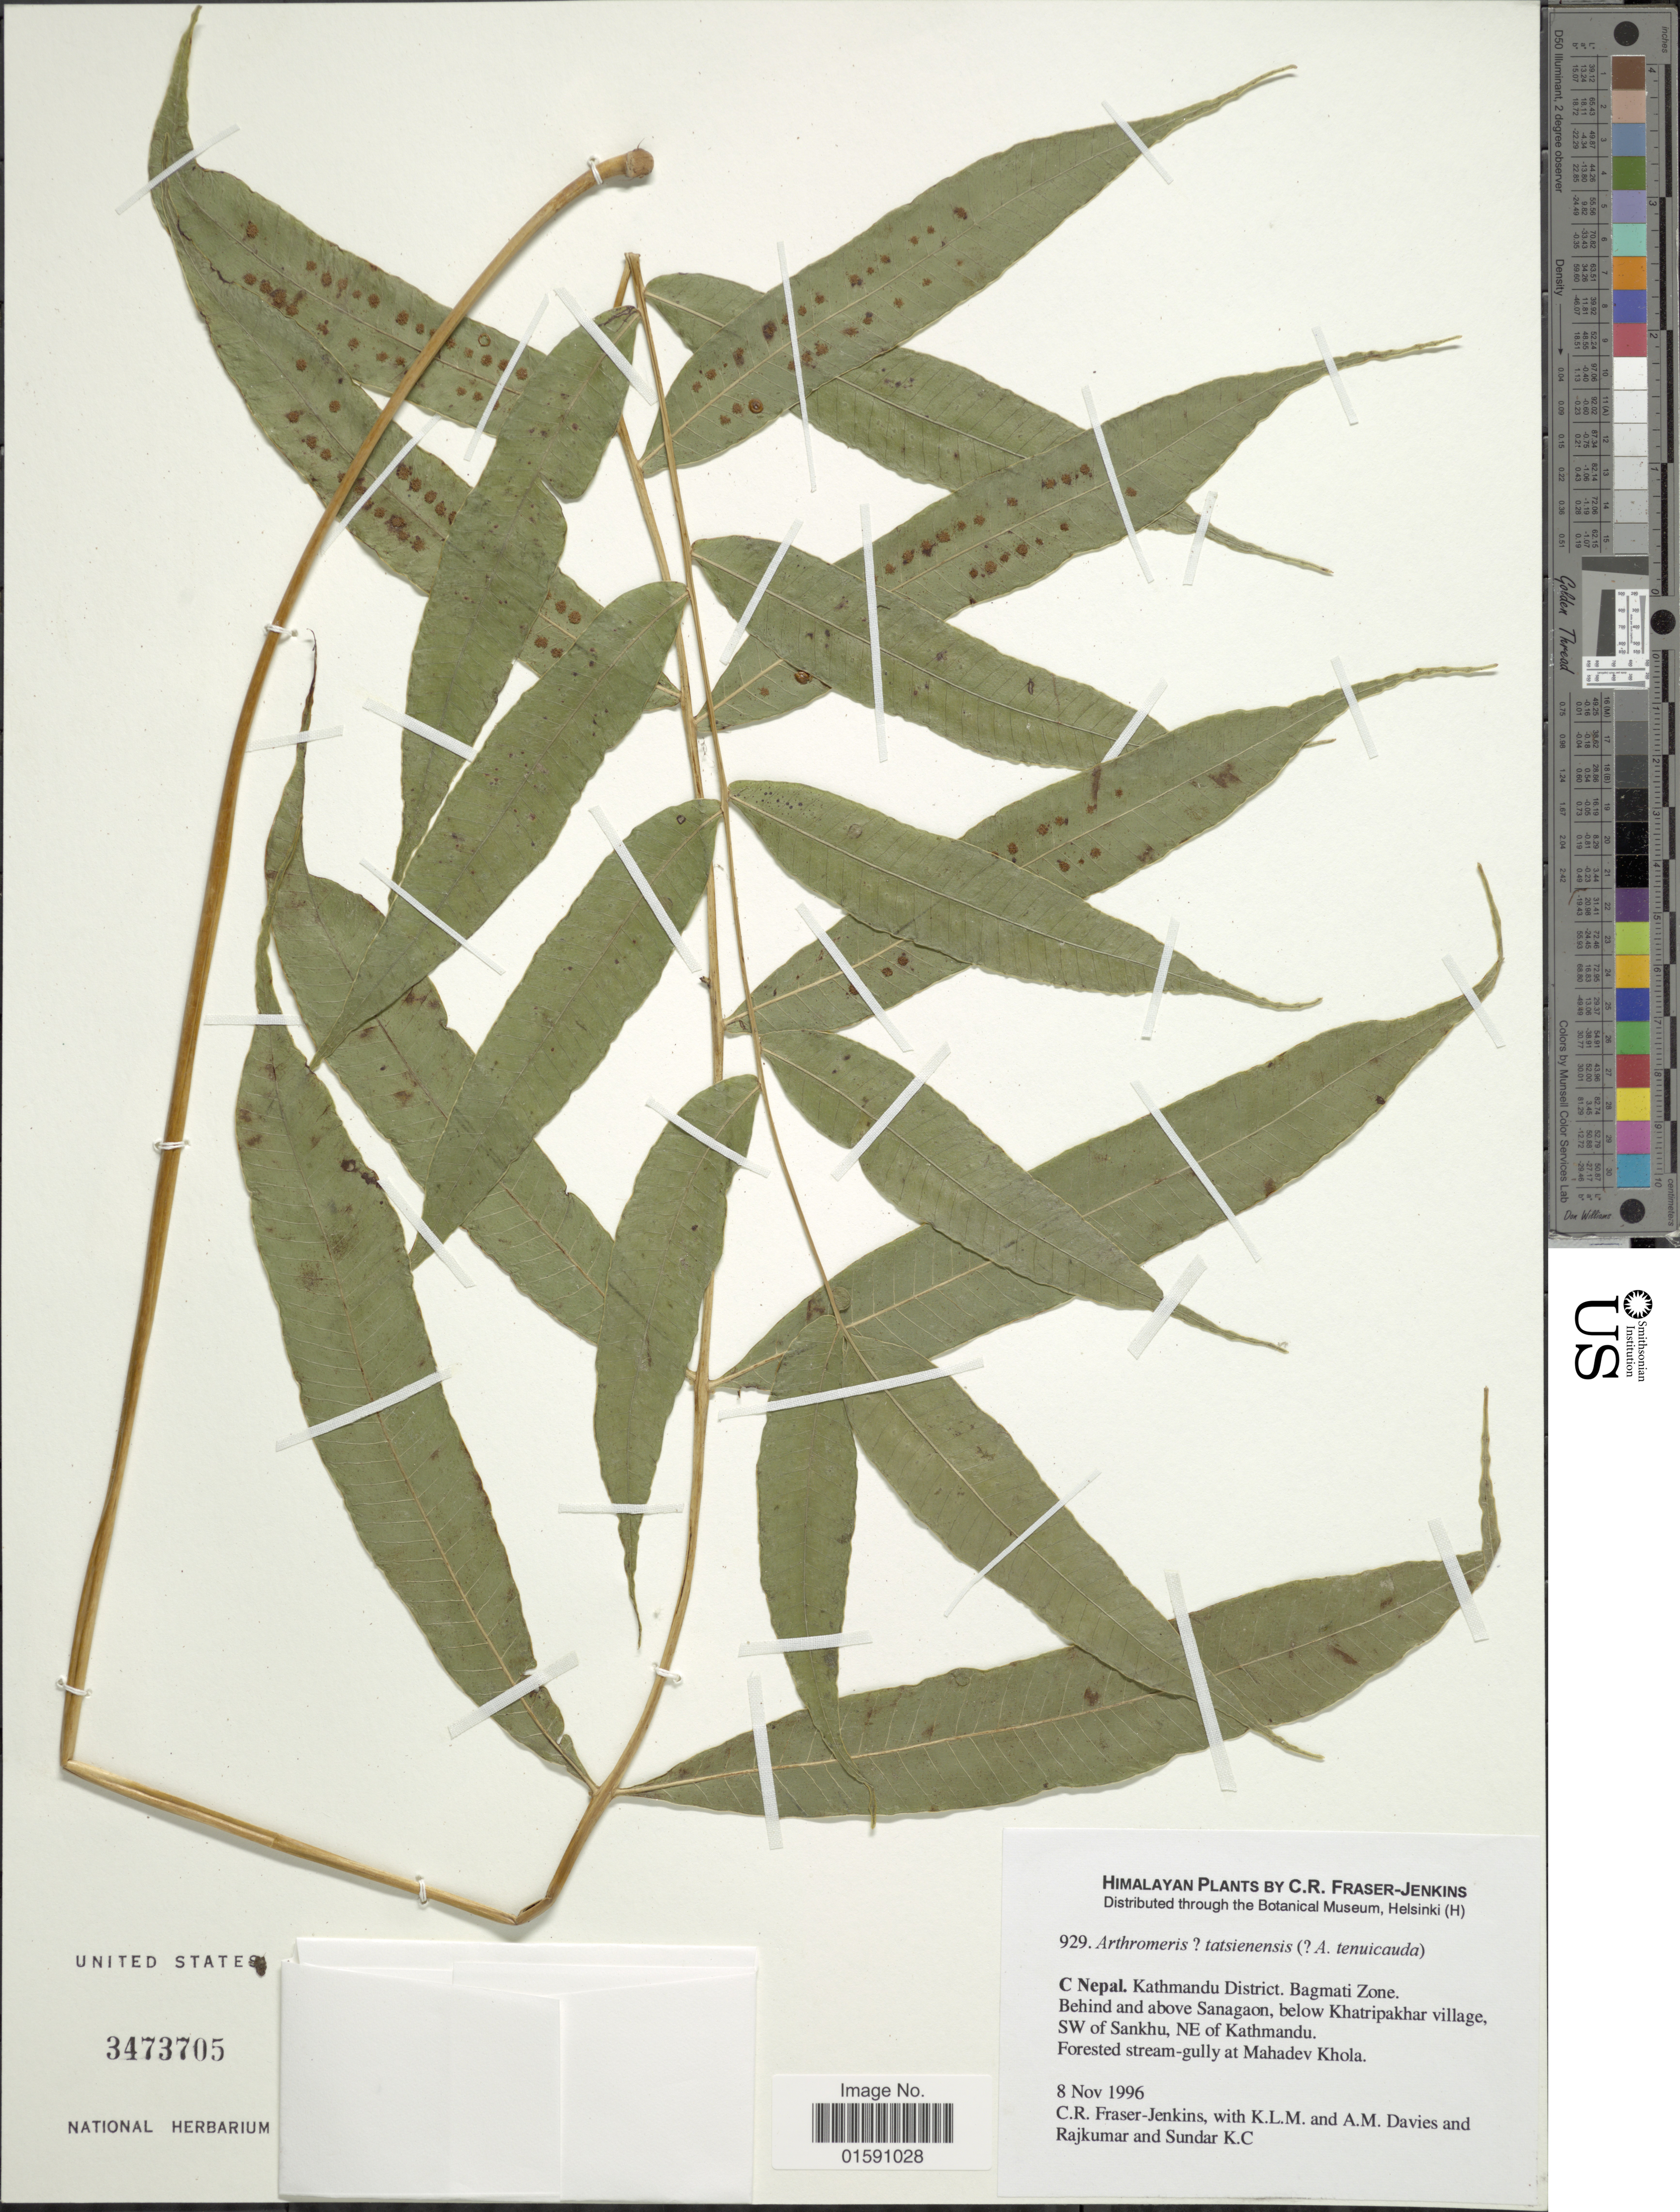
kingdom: Plantae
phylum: Tracheophyta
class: Polypodiopsida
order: Polypodiales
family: Polypodiaceae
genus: Arthromeris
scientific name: Arthromeris tatsienensis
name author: (Fr. & Bureau ex Christ) Ching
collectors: C. R. Fraser-Jenkins, K. Davies, A. Davies, Rajkumar & K. Sundar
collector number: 929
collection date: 1996-11-08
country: Nepal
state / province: Bagmati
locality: C Nepal. Kathmandu District, Bagmati Zone. Behind and above Sanagaon, below Khatripakhar village, SW of Sankhu, Ne of Kathmandu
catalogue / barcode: US 3473705